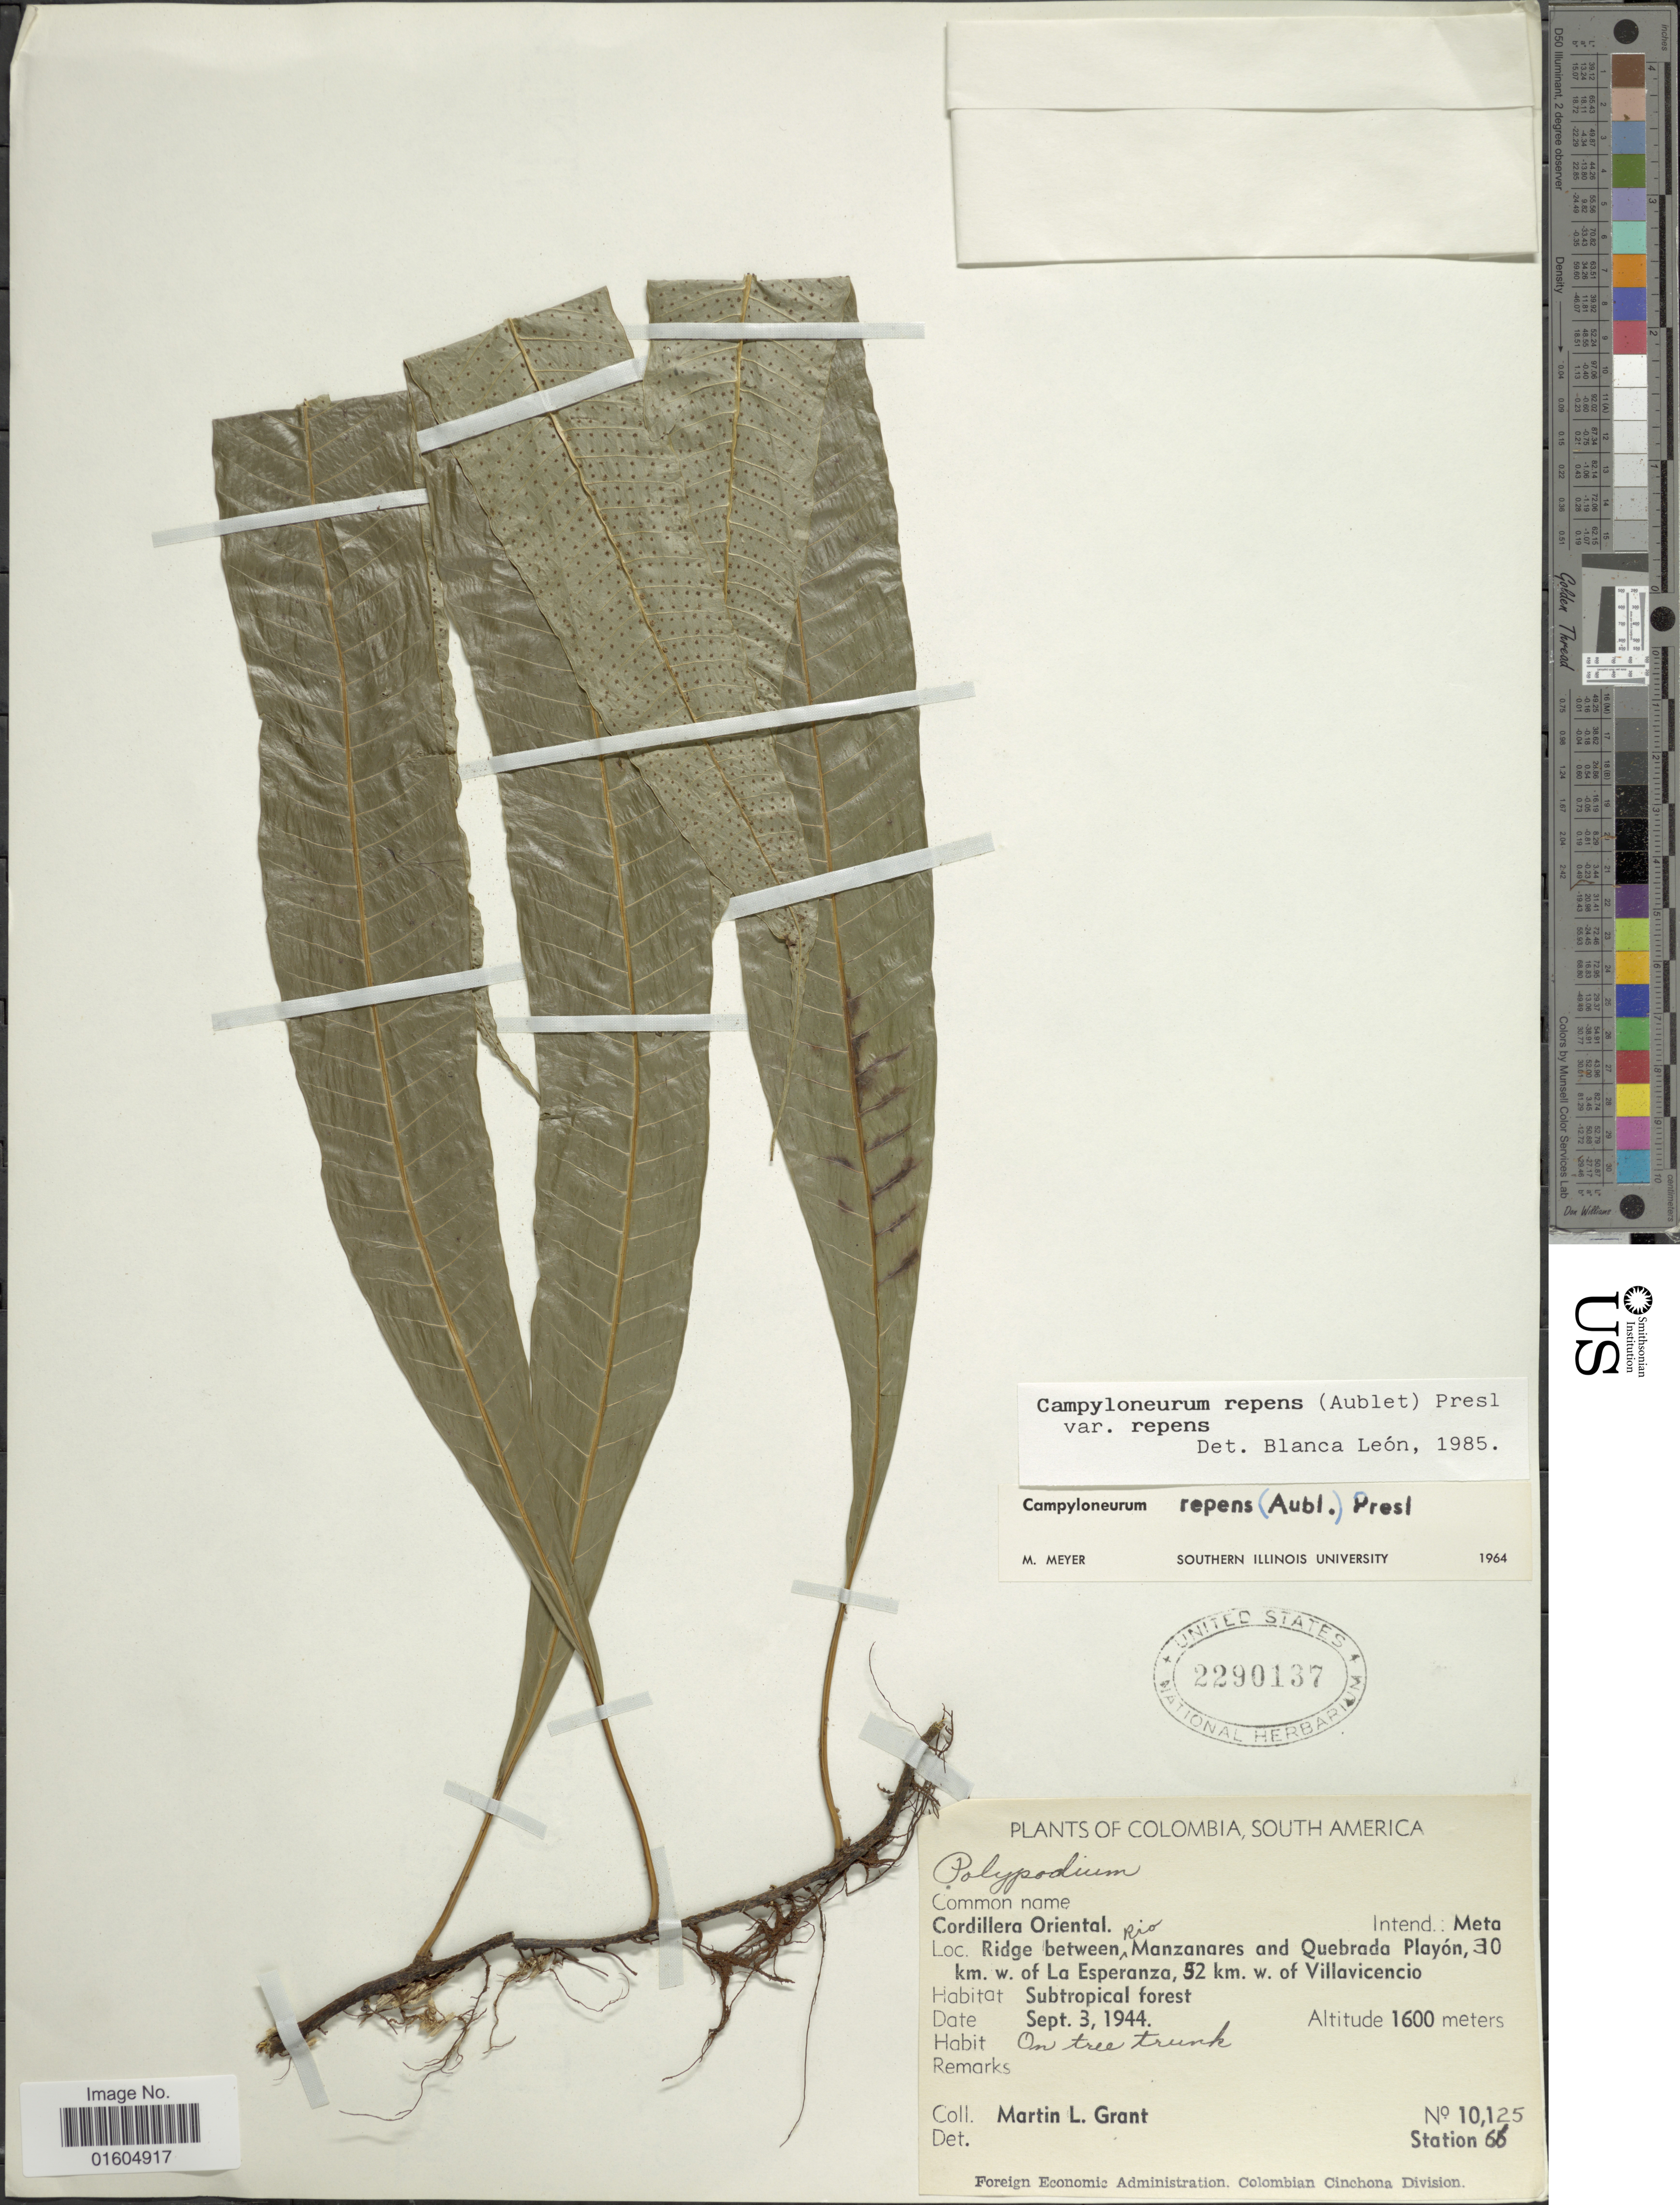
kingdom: Plantae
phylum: Tracheophyta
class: Polypodiopsida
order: Polypodiales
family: Polypodiaceae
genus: Campyloneurum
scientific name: Campyloneurum repens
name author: (Aubl.) C. Presl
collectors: M. L. Grant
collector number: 10125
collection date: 1944-09-03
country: Colombia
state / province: Meta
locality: Colombia, South America. Cordillera Oriental. Intend.: Meta. Ridge between Rio Manzanares and Quebrada Playon, 30 km. w. of La Esperanza, 52 km. w. of Villavicencio.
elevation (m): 1600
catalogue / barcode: US 2290137